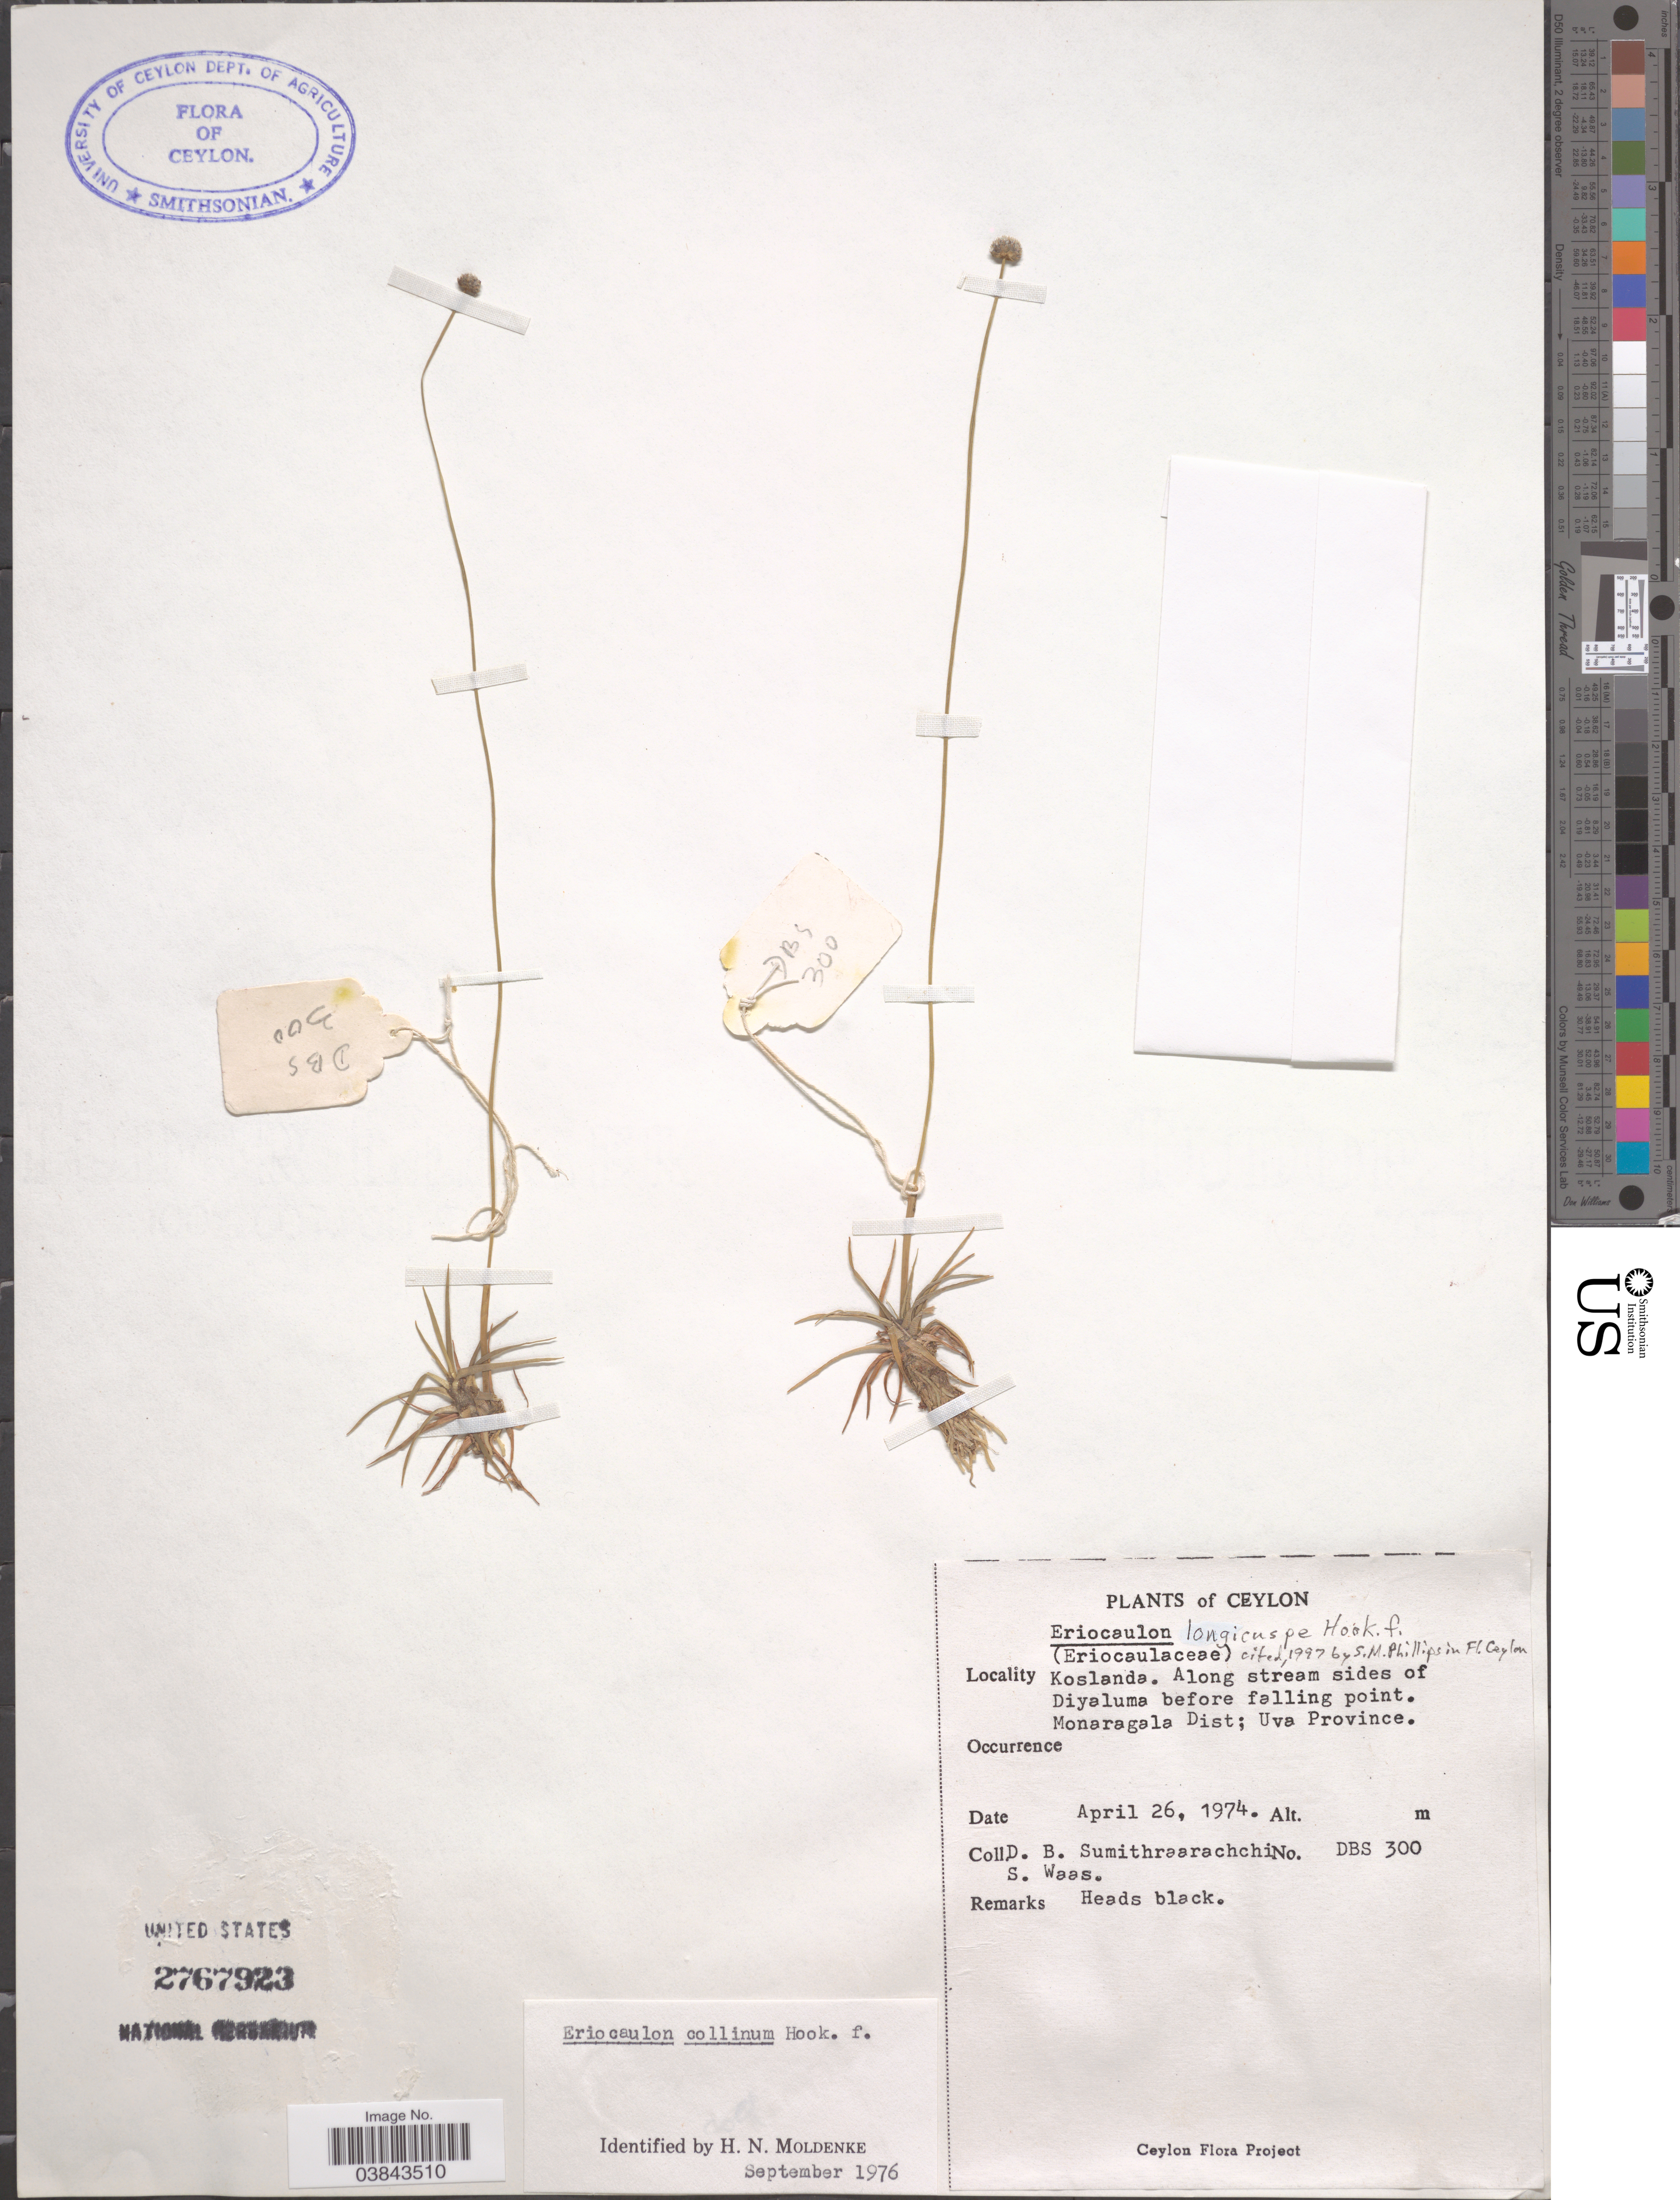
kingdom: Plantae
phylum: Tracheophyta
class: Liliopsida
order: Poales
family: Eriocaulaceae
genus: Eriocaulon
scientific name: Eriocaulon longicuspe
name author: Hook. f.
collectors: D. B. Sumithraarachchi & S. Waas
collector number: DBS 300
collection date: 1974-04-26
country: Sri Lanka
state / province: Uva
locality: Ceylon. Koslanda. Along stream sides of Diyaluma before falling point. Monaragala Dist.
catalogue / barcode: US 2767923